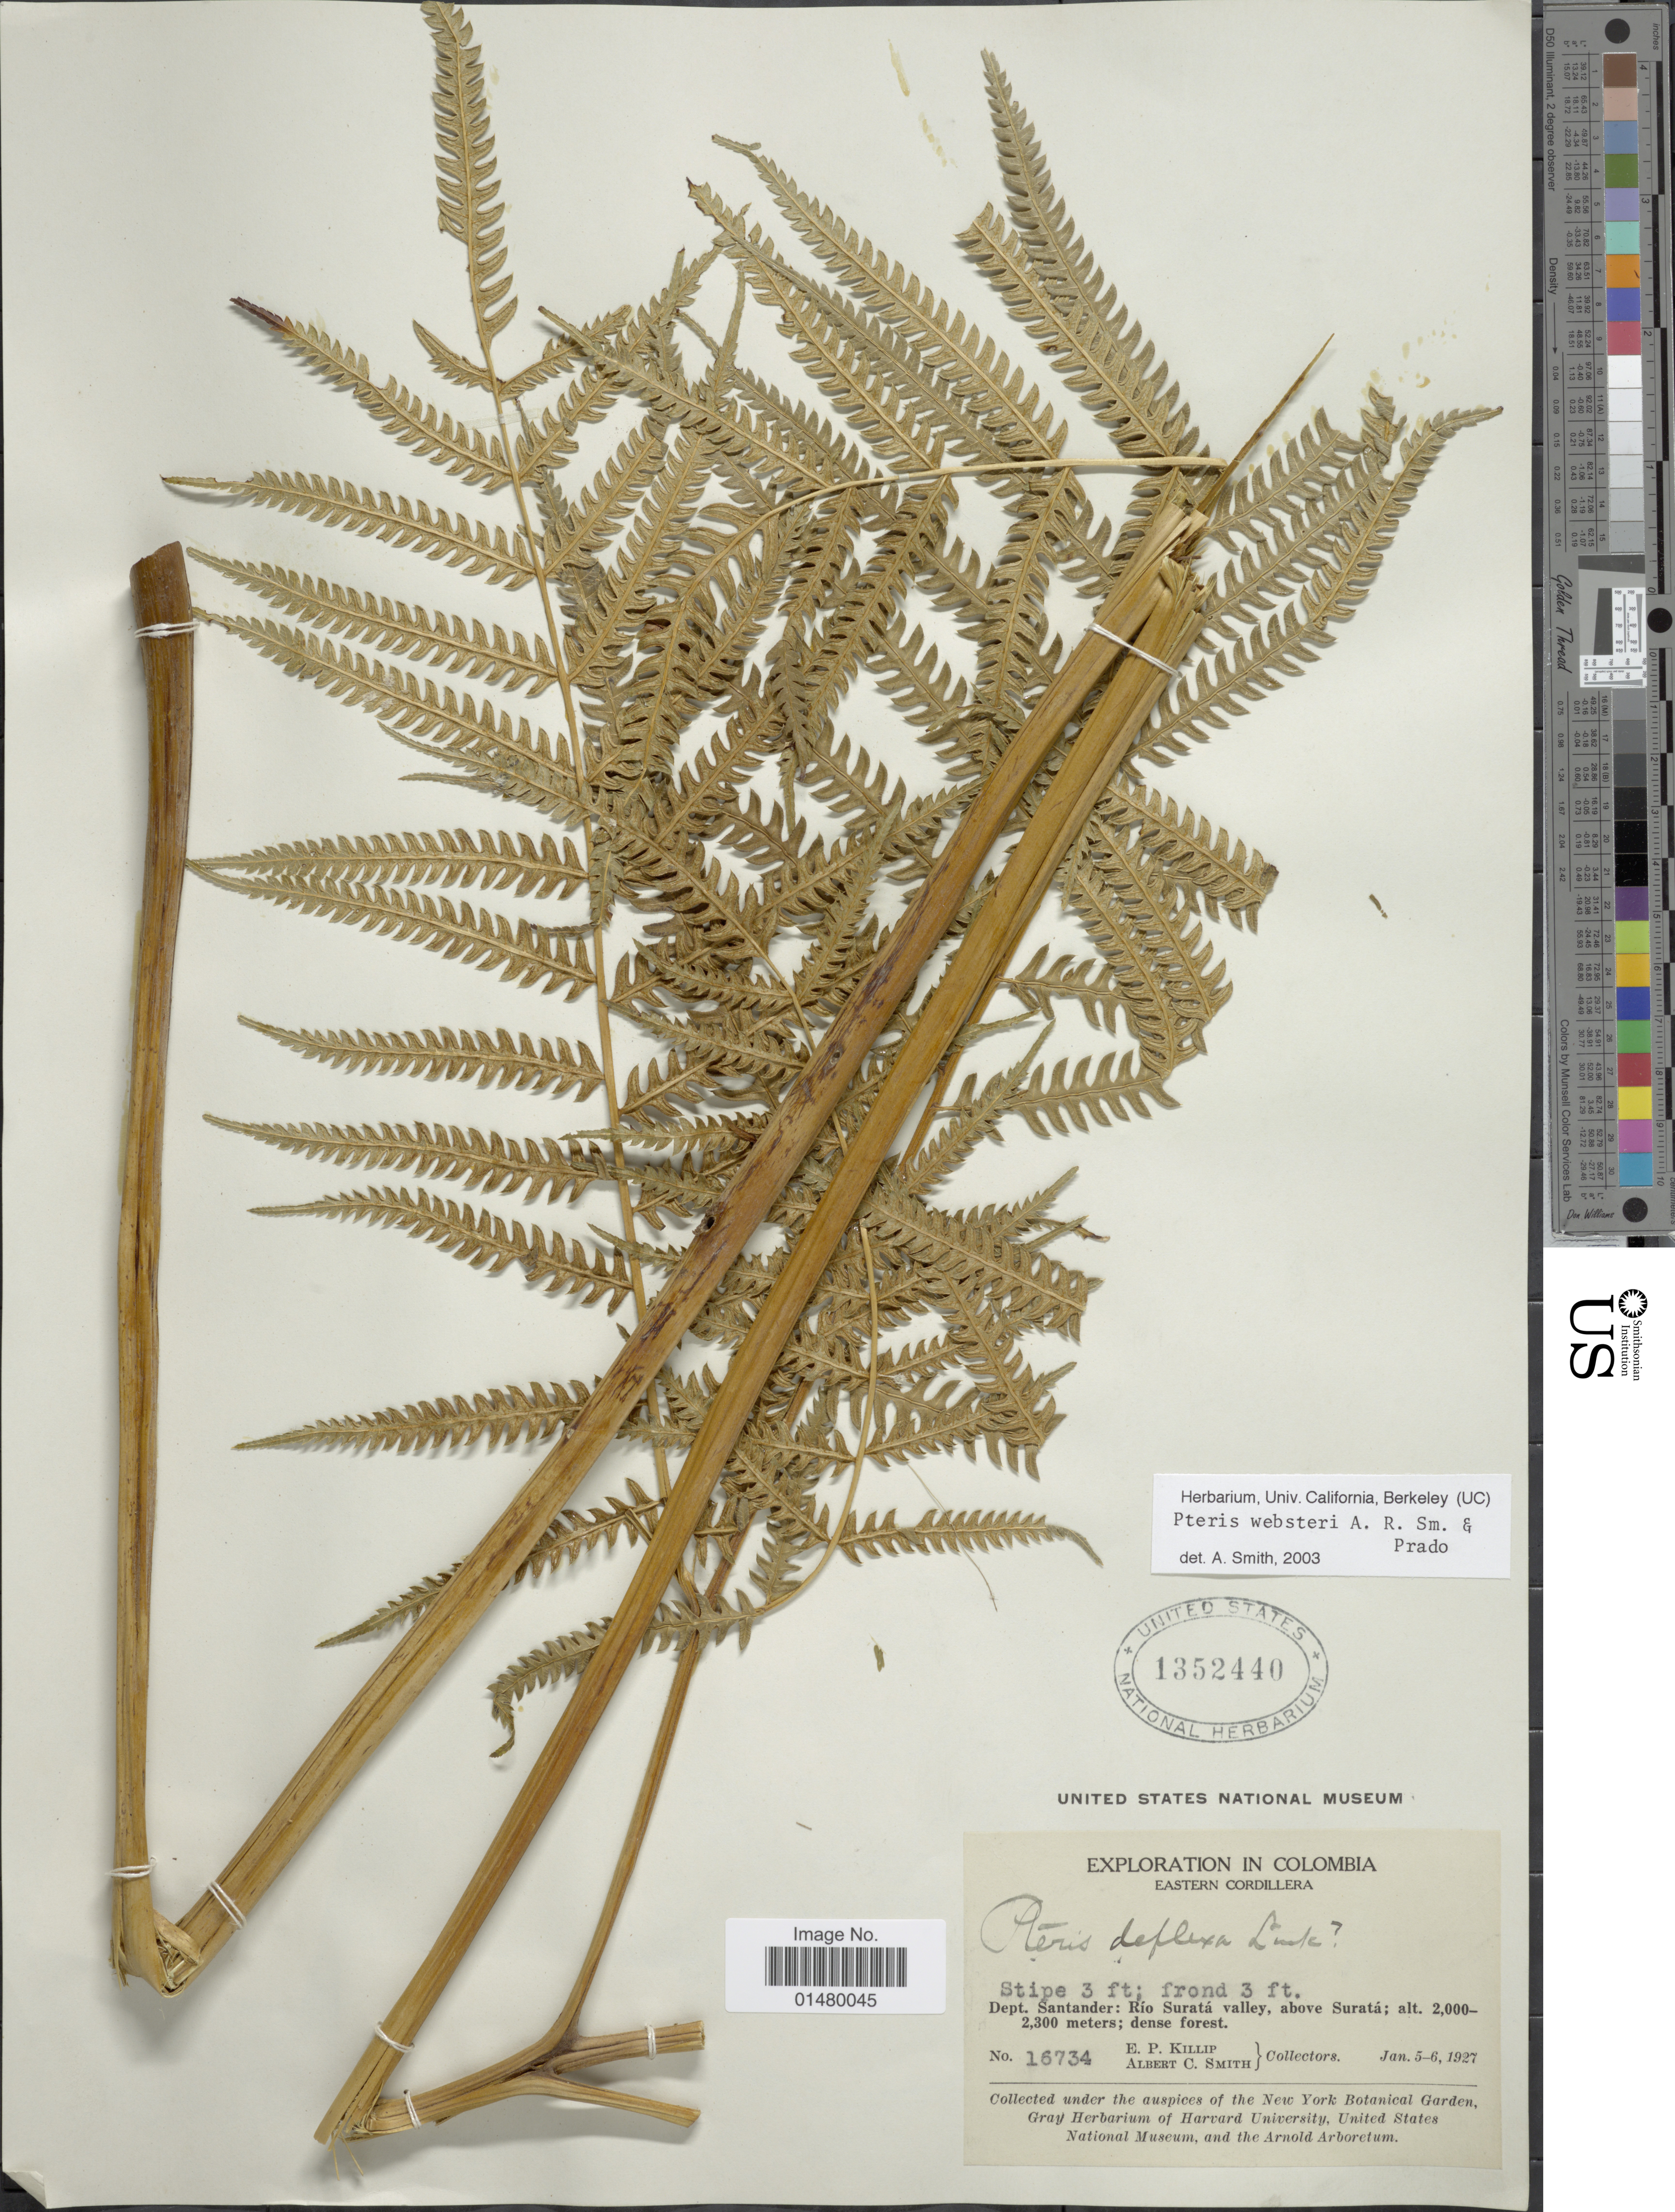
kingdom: Plantae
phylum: Tracheophyta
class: Polypodiopsida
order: Polypodiales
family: Pteridaceae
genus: Pteris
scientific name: Pteris websteri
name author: A.R. Sm. & J. Prado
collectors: E. P. Killip & A. C. Smith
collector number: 16734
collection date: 1927-01-05/1927-01-06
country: Colombia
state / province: Santander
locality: Dept. Santander: Rio Surata valley, above Surata. Eastern Cordillera.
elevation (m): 2000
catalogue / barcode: US 1352440